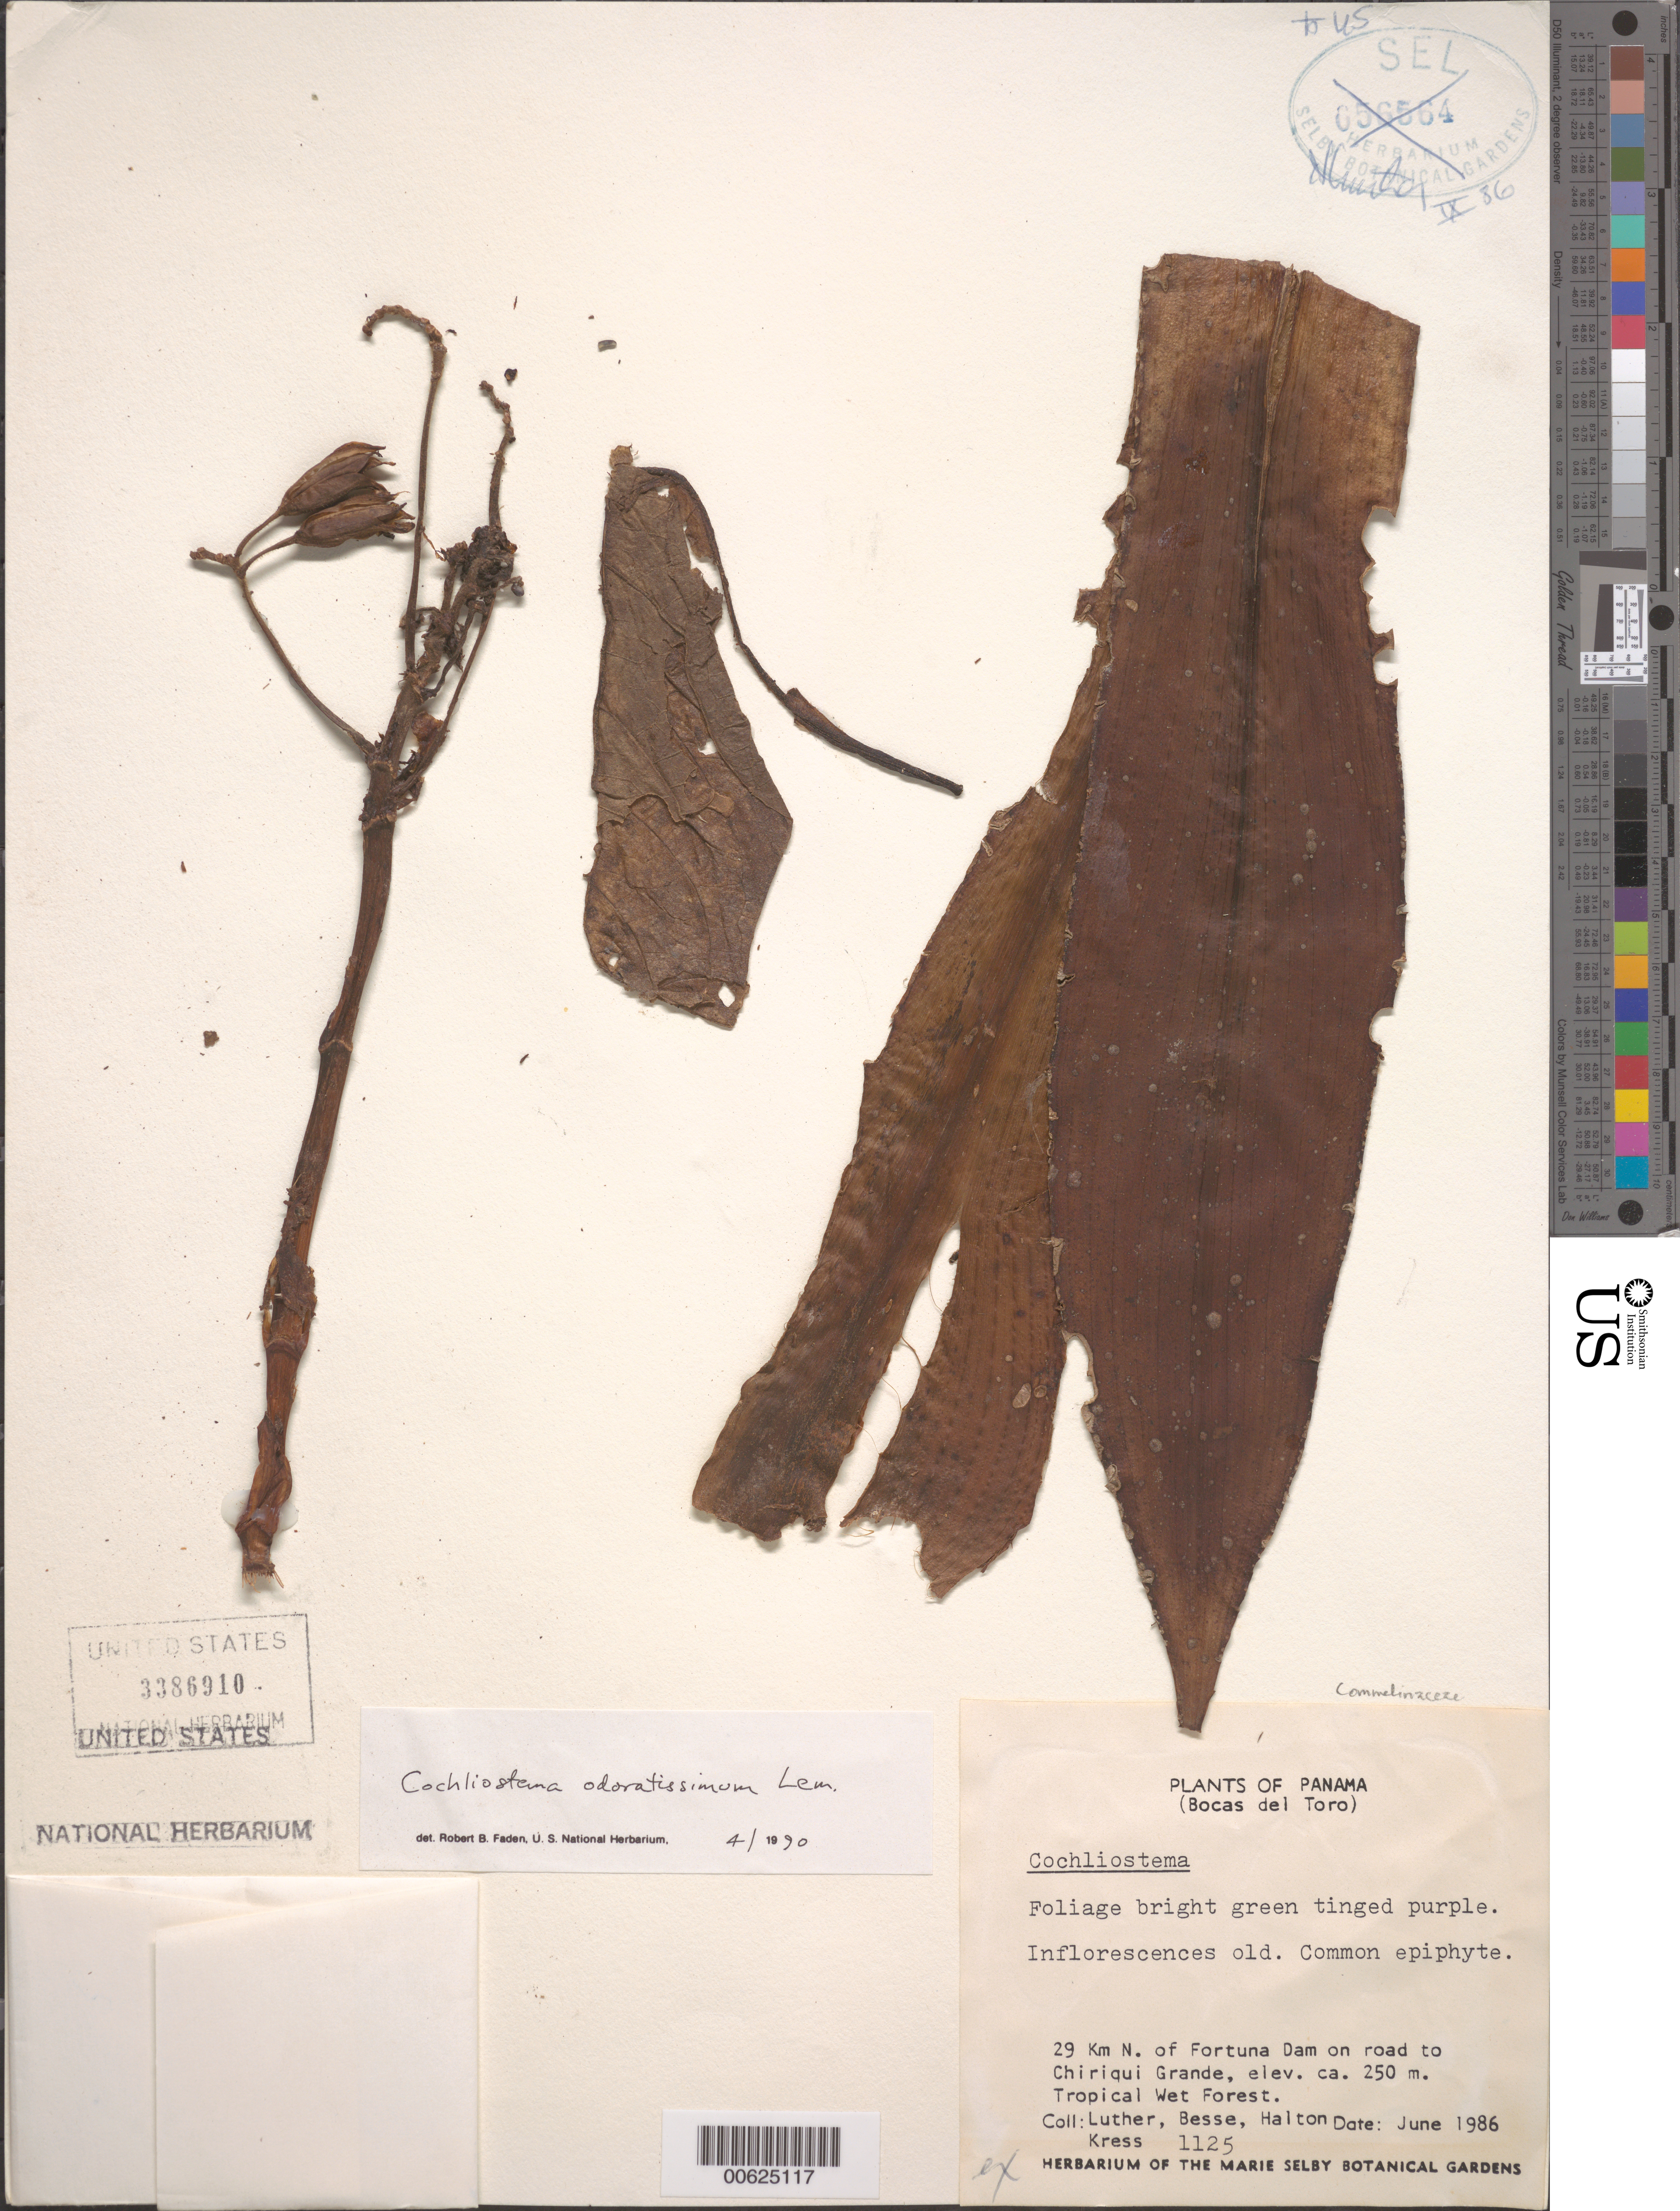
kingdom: Plantae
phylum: Tracheophyta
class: Liliopsida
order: Commelinales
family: Commelinaceae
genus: Cochliostema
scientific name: Cochliostema odoratissimum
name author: Lem.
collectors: Harry E. Luther, Libby Besse, J. Halton & W. J. Kress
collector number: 1125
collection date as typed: Jun 1986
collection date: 1986-06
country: Panama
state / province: Bocas del Toro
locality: Fortuna Dam on road to Chiriquí Grande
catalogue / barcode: US 3386910